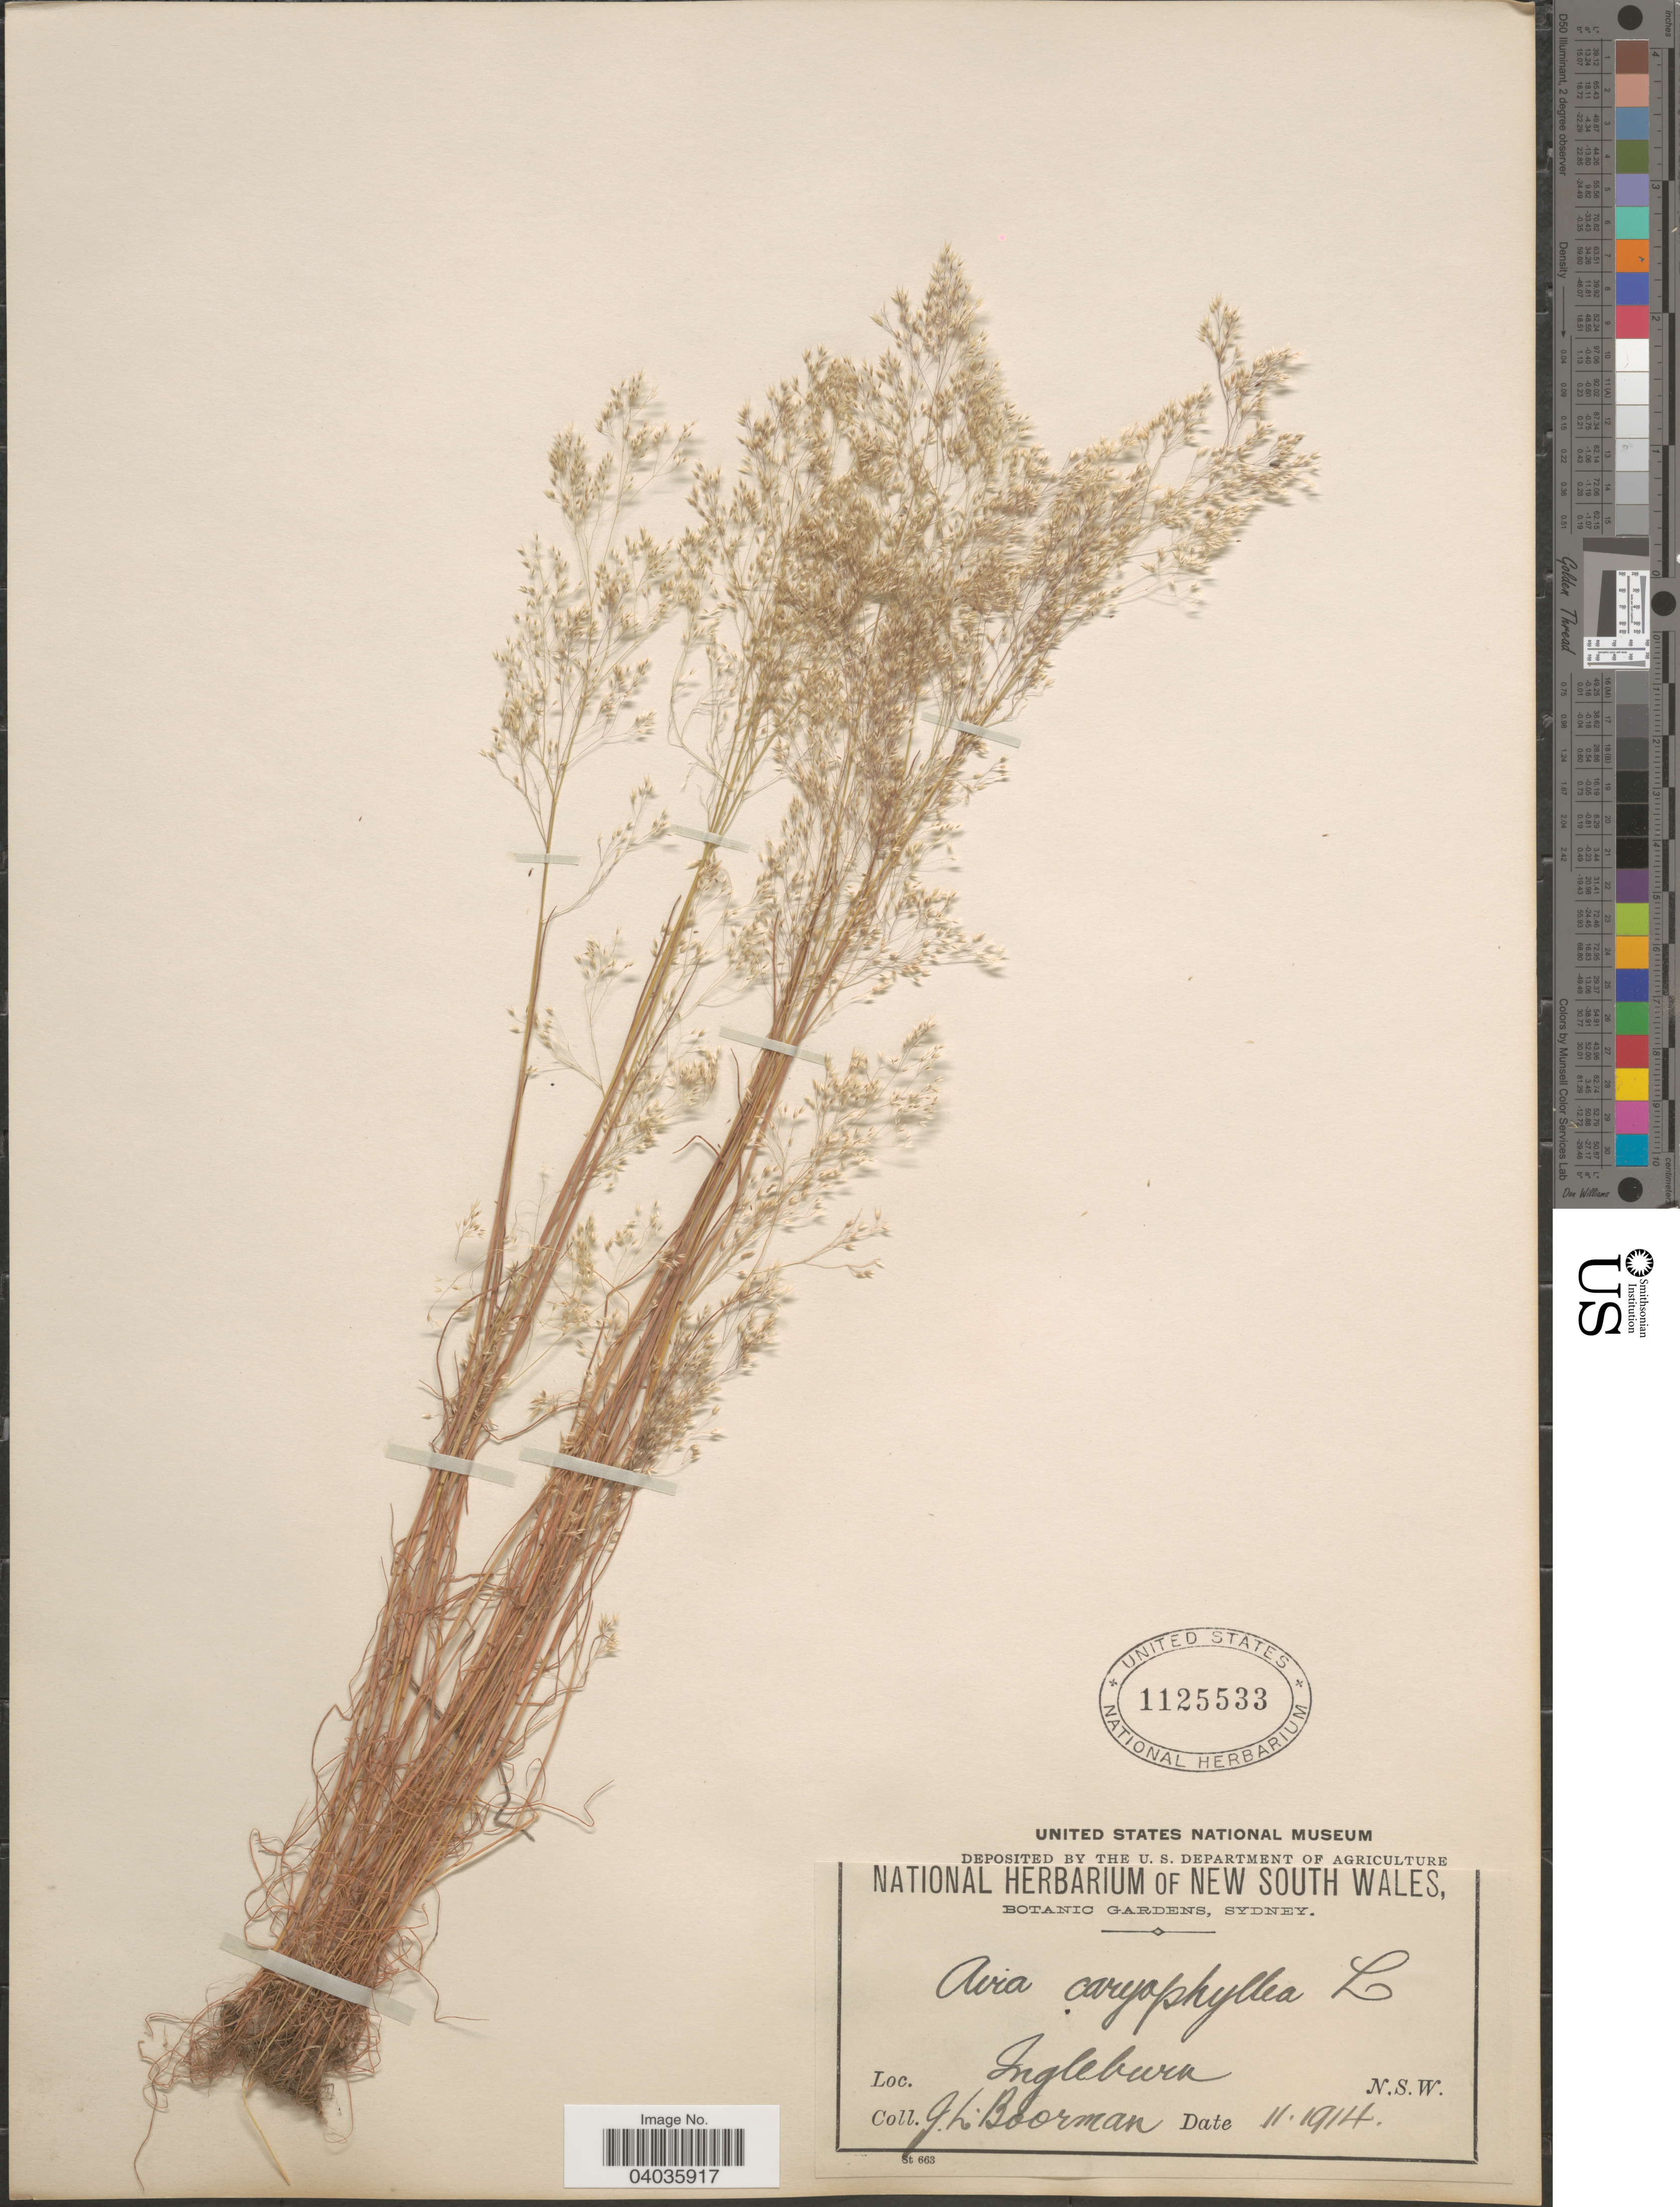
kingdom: Plantae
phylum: Tracheophyta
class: Liliopsida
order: Poales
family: Poaceae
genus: Aira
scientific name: Aira caryophyllea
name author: L.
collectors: J. Boorman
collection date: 1914-11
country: Australia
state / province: New South Wales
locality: Ingleburn.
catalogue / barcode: US 1125533